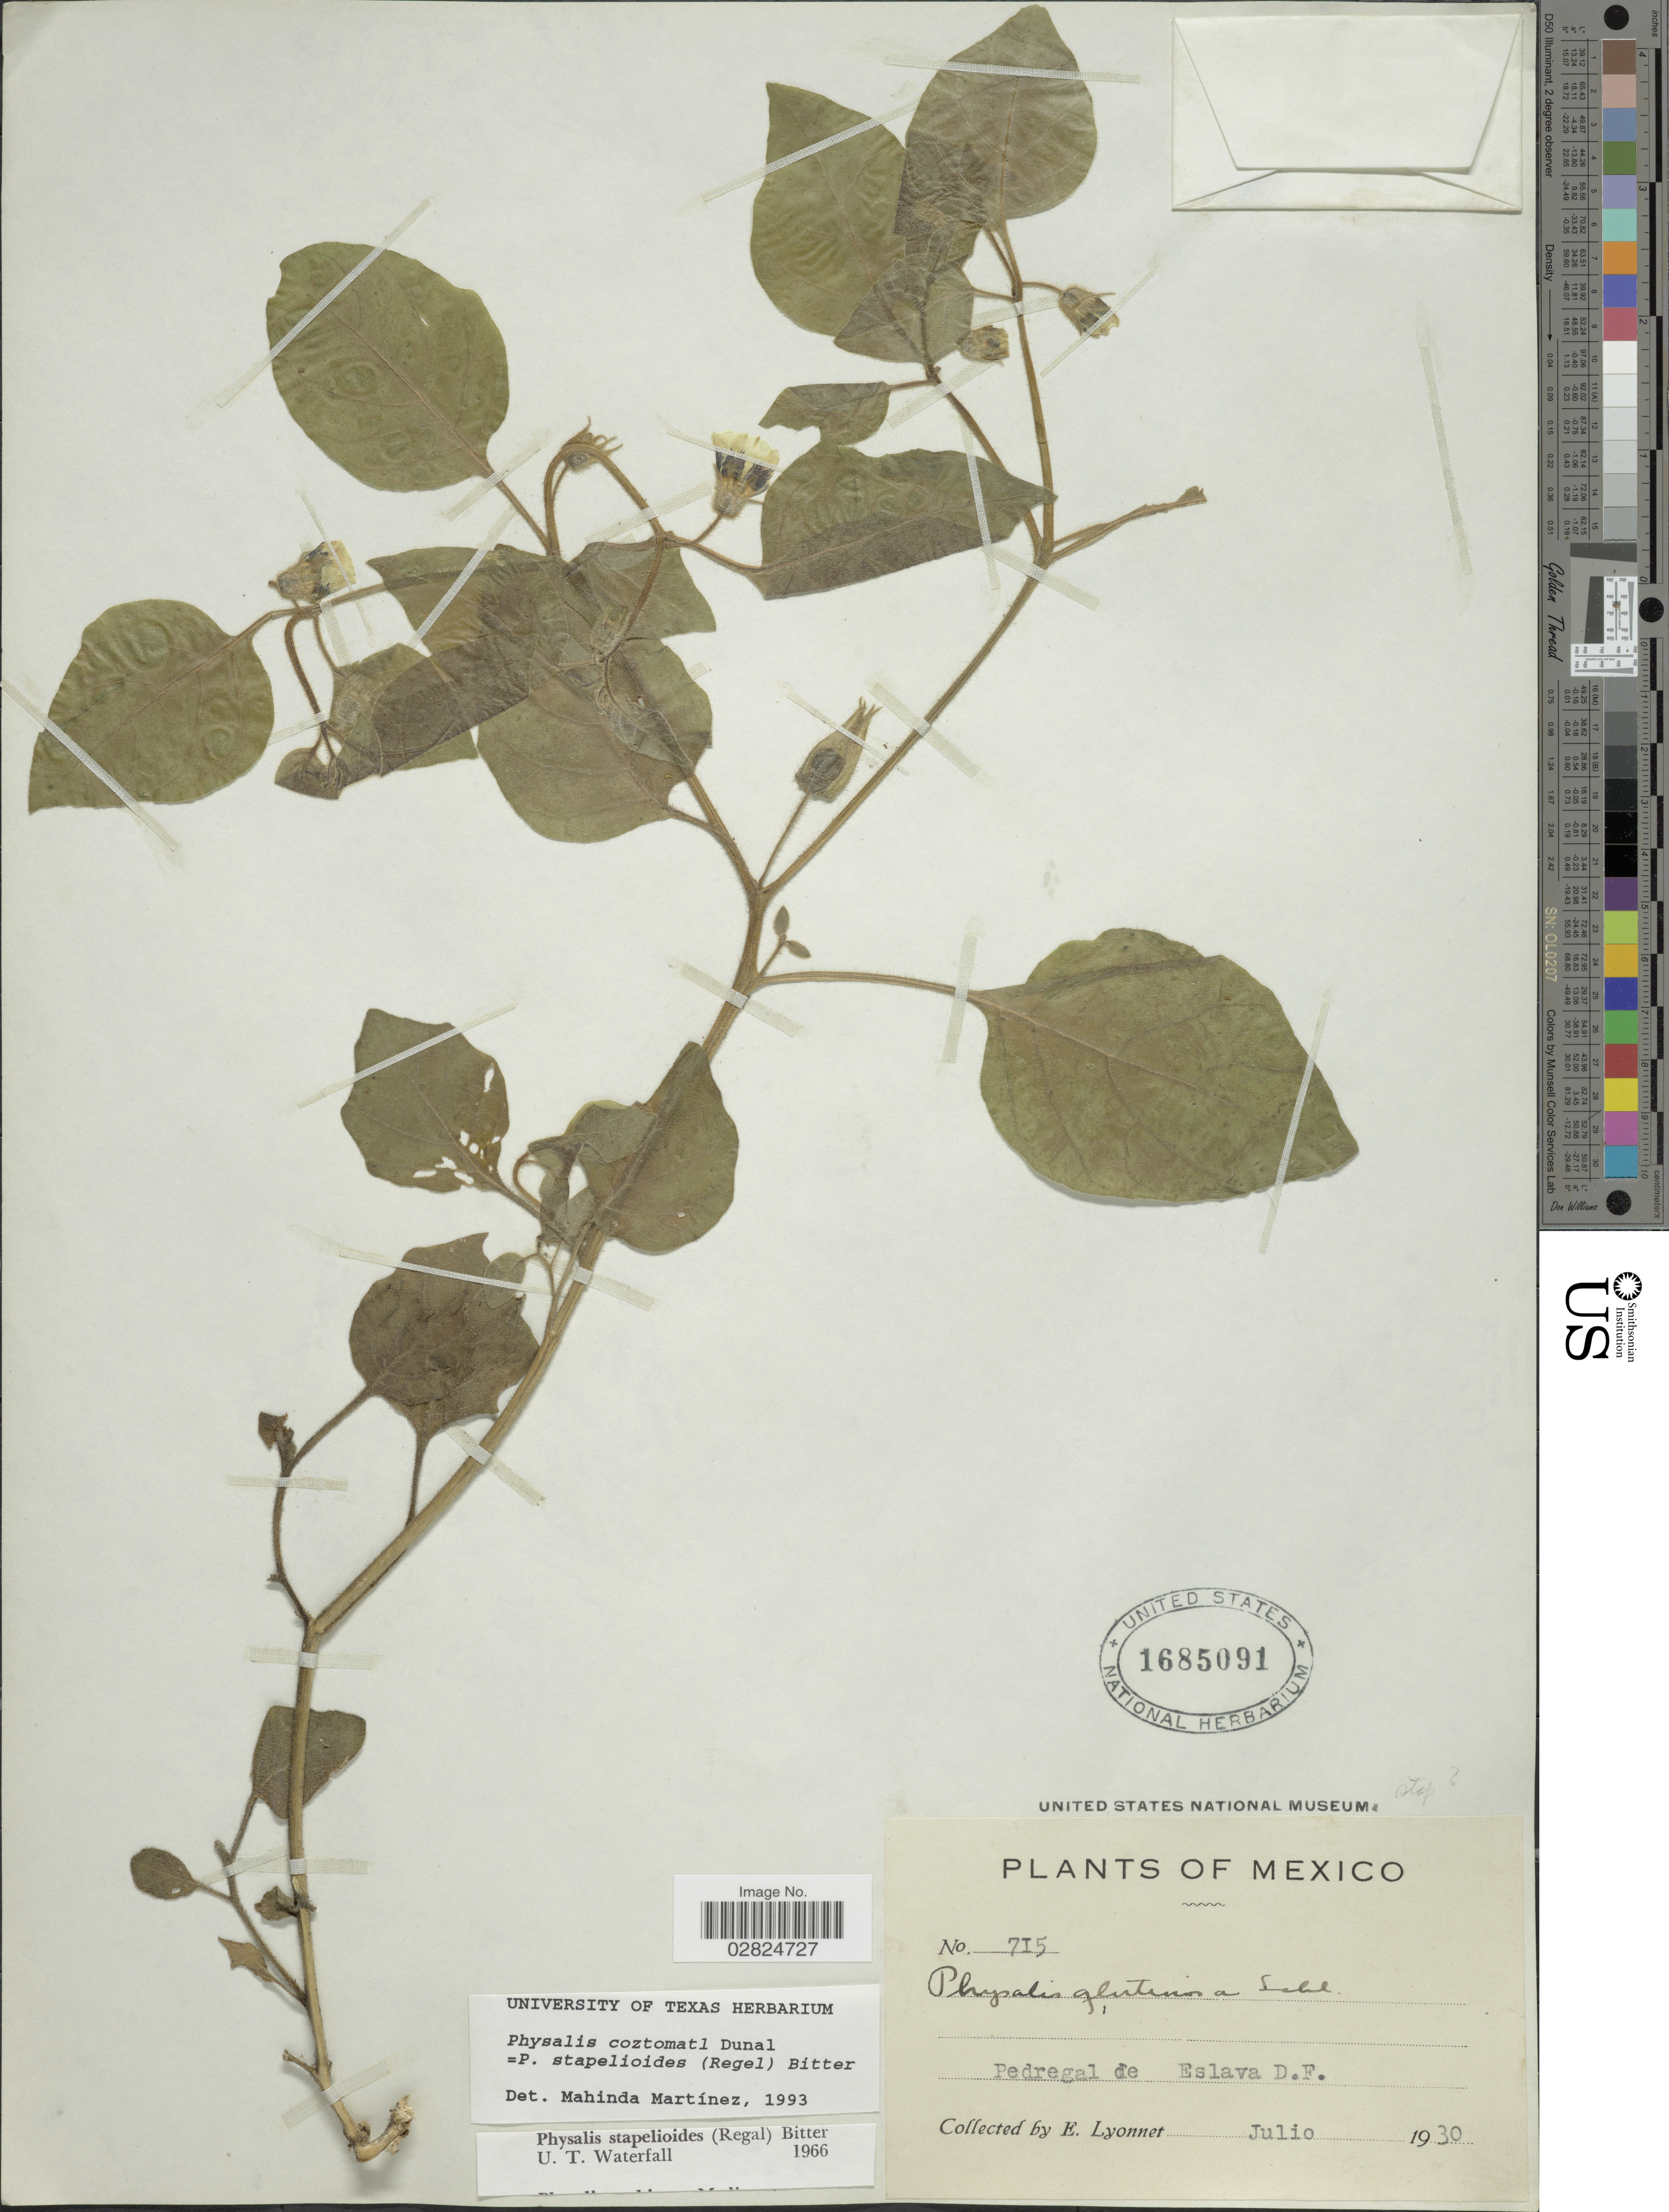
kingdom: Plantae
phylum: Tracheophyta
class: Magnoliopsida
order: Solanales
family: Solanaceae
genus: Physalis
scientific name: Physalis coztomatl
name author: Dunal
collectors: E. Lyonnet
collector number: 715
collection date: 1930-07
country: Mexico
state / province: Distrito Federal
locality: Pedregal de Eslava.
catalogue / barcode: US 1685091